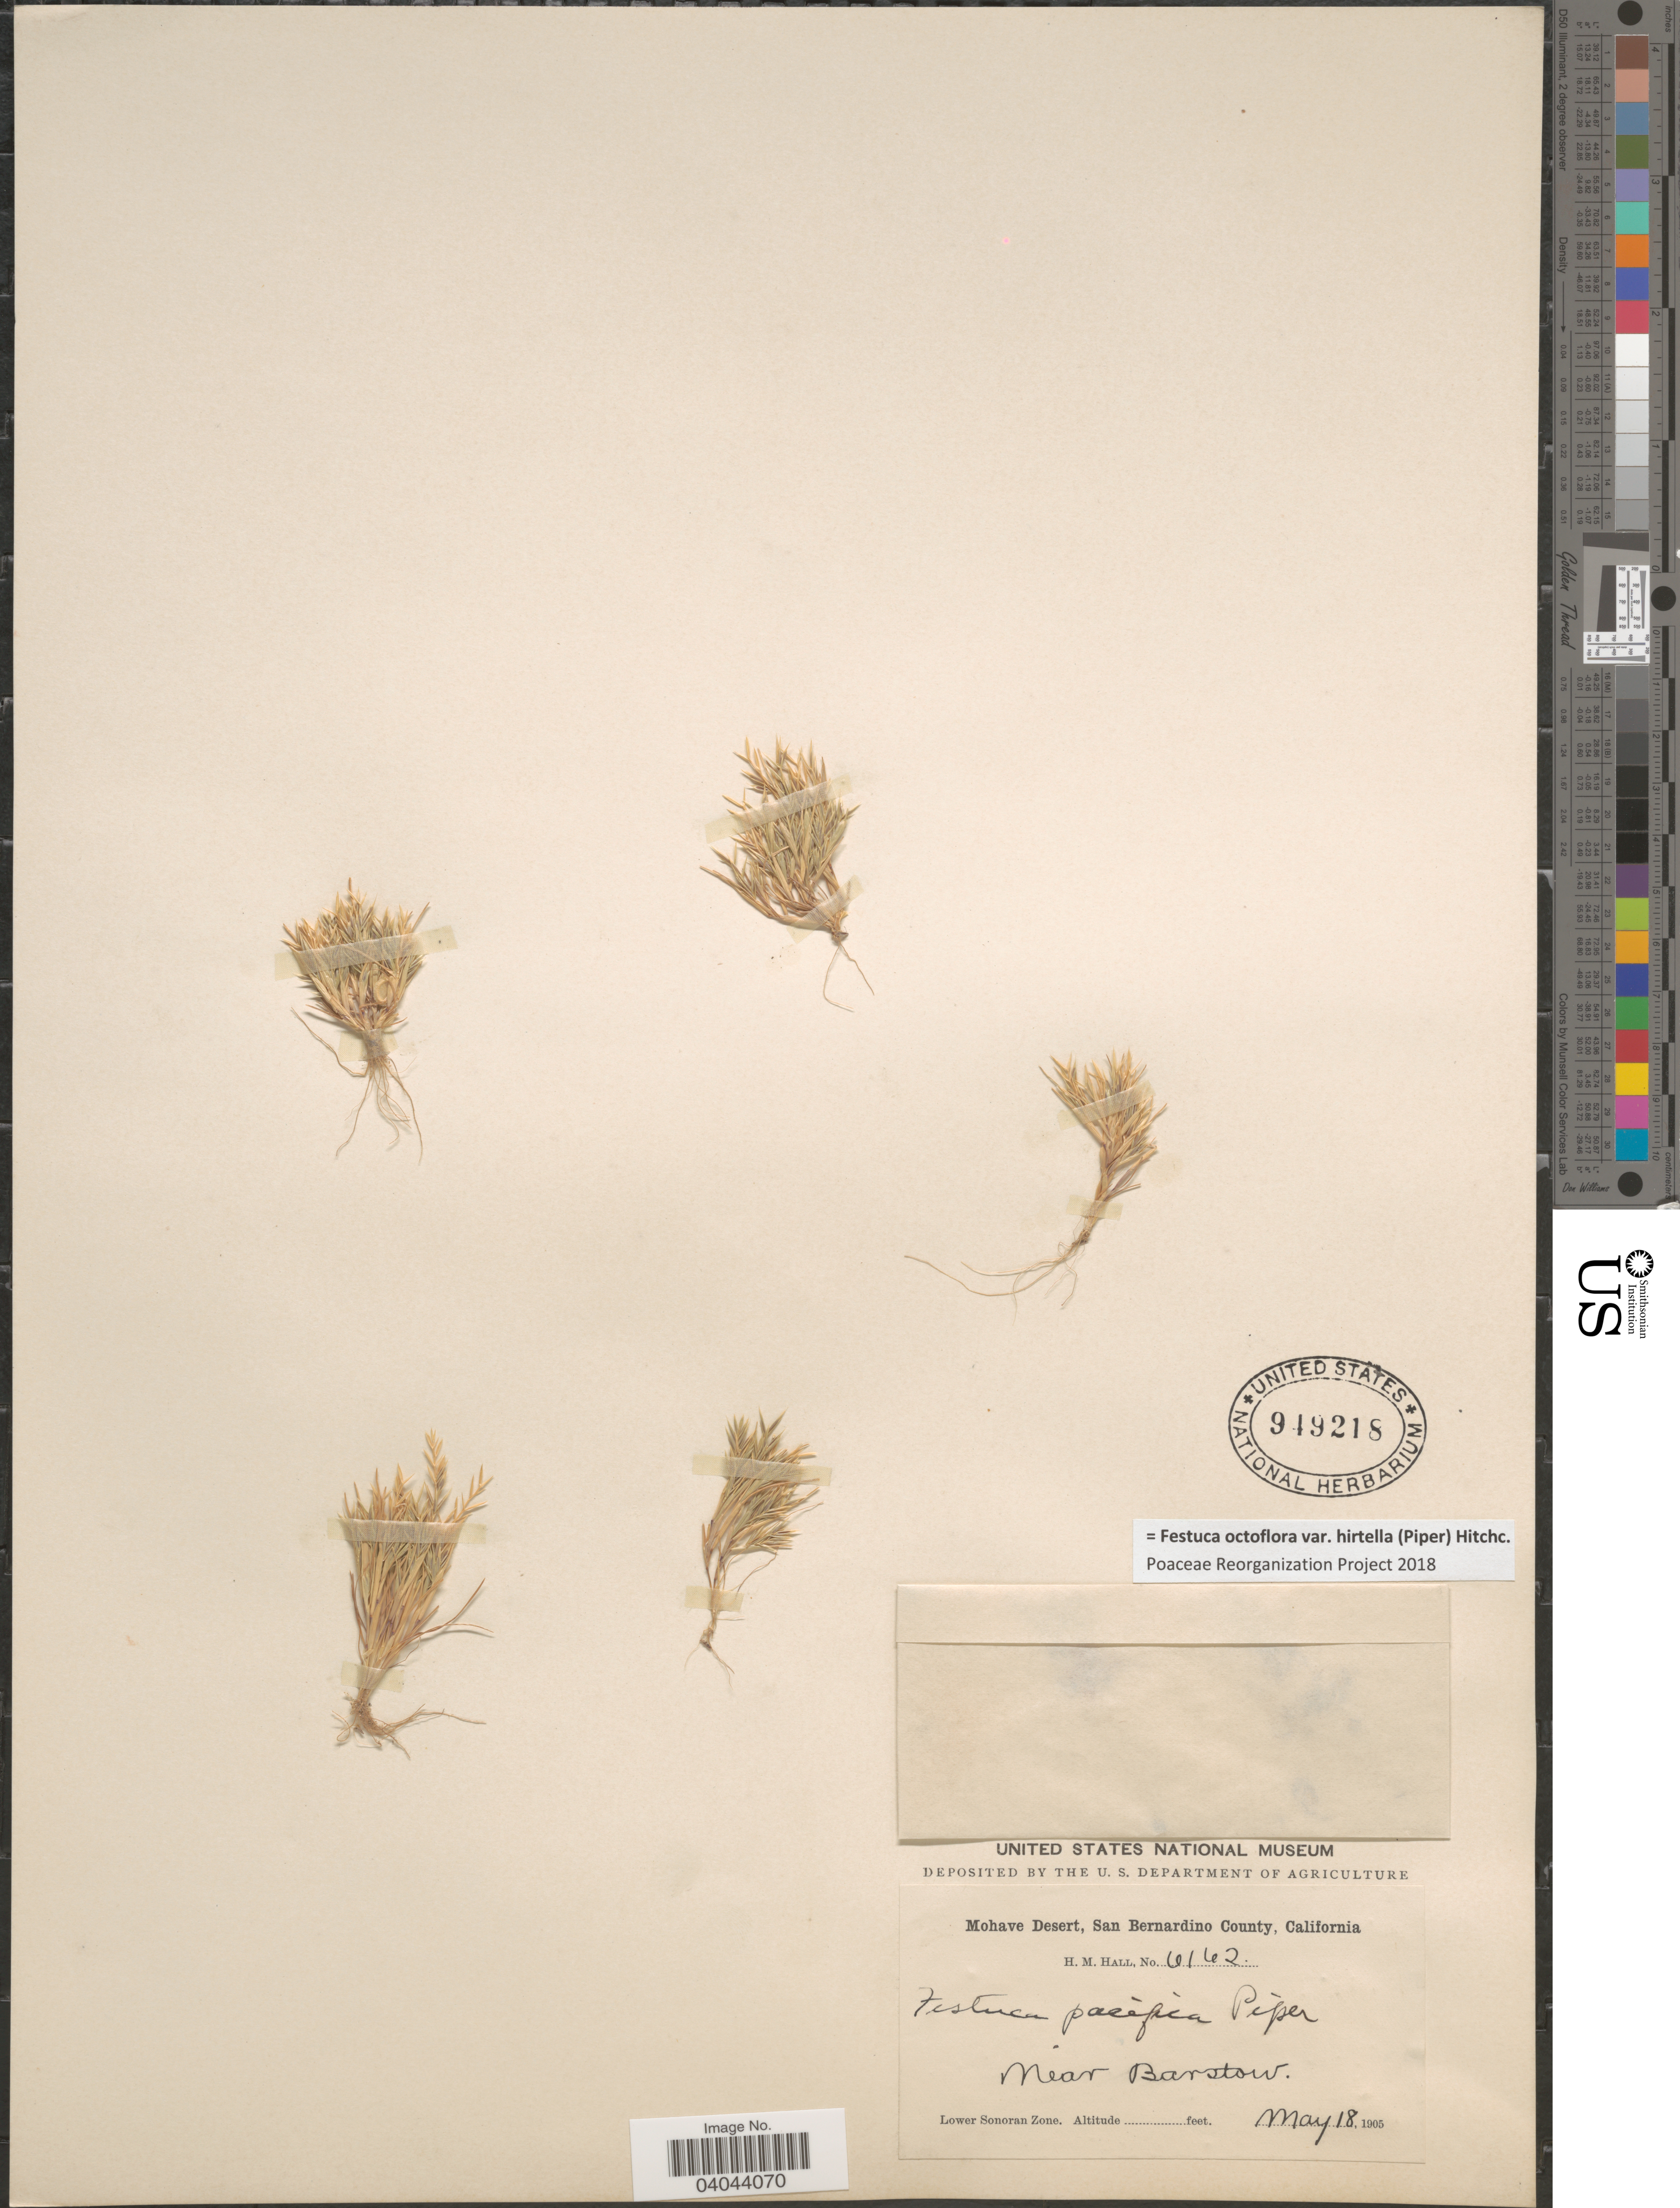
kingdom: Plantae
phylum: Tracheophyta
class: Liliopsida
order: Poales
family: Poaceae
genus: Festuca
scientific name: Festuca octoflora var. hirtella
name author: Piper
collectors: H. M. Hall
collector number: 6162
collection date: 1905-05-18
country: United States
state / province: California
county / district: San Bernardino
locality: Mohave Desert, San Bernardino County. Near Barstow. Lower Sonoran Zone.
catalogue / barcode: US 949218